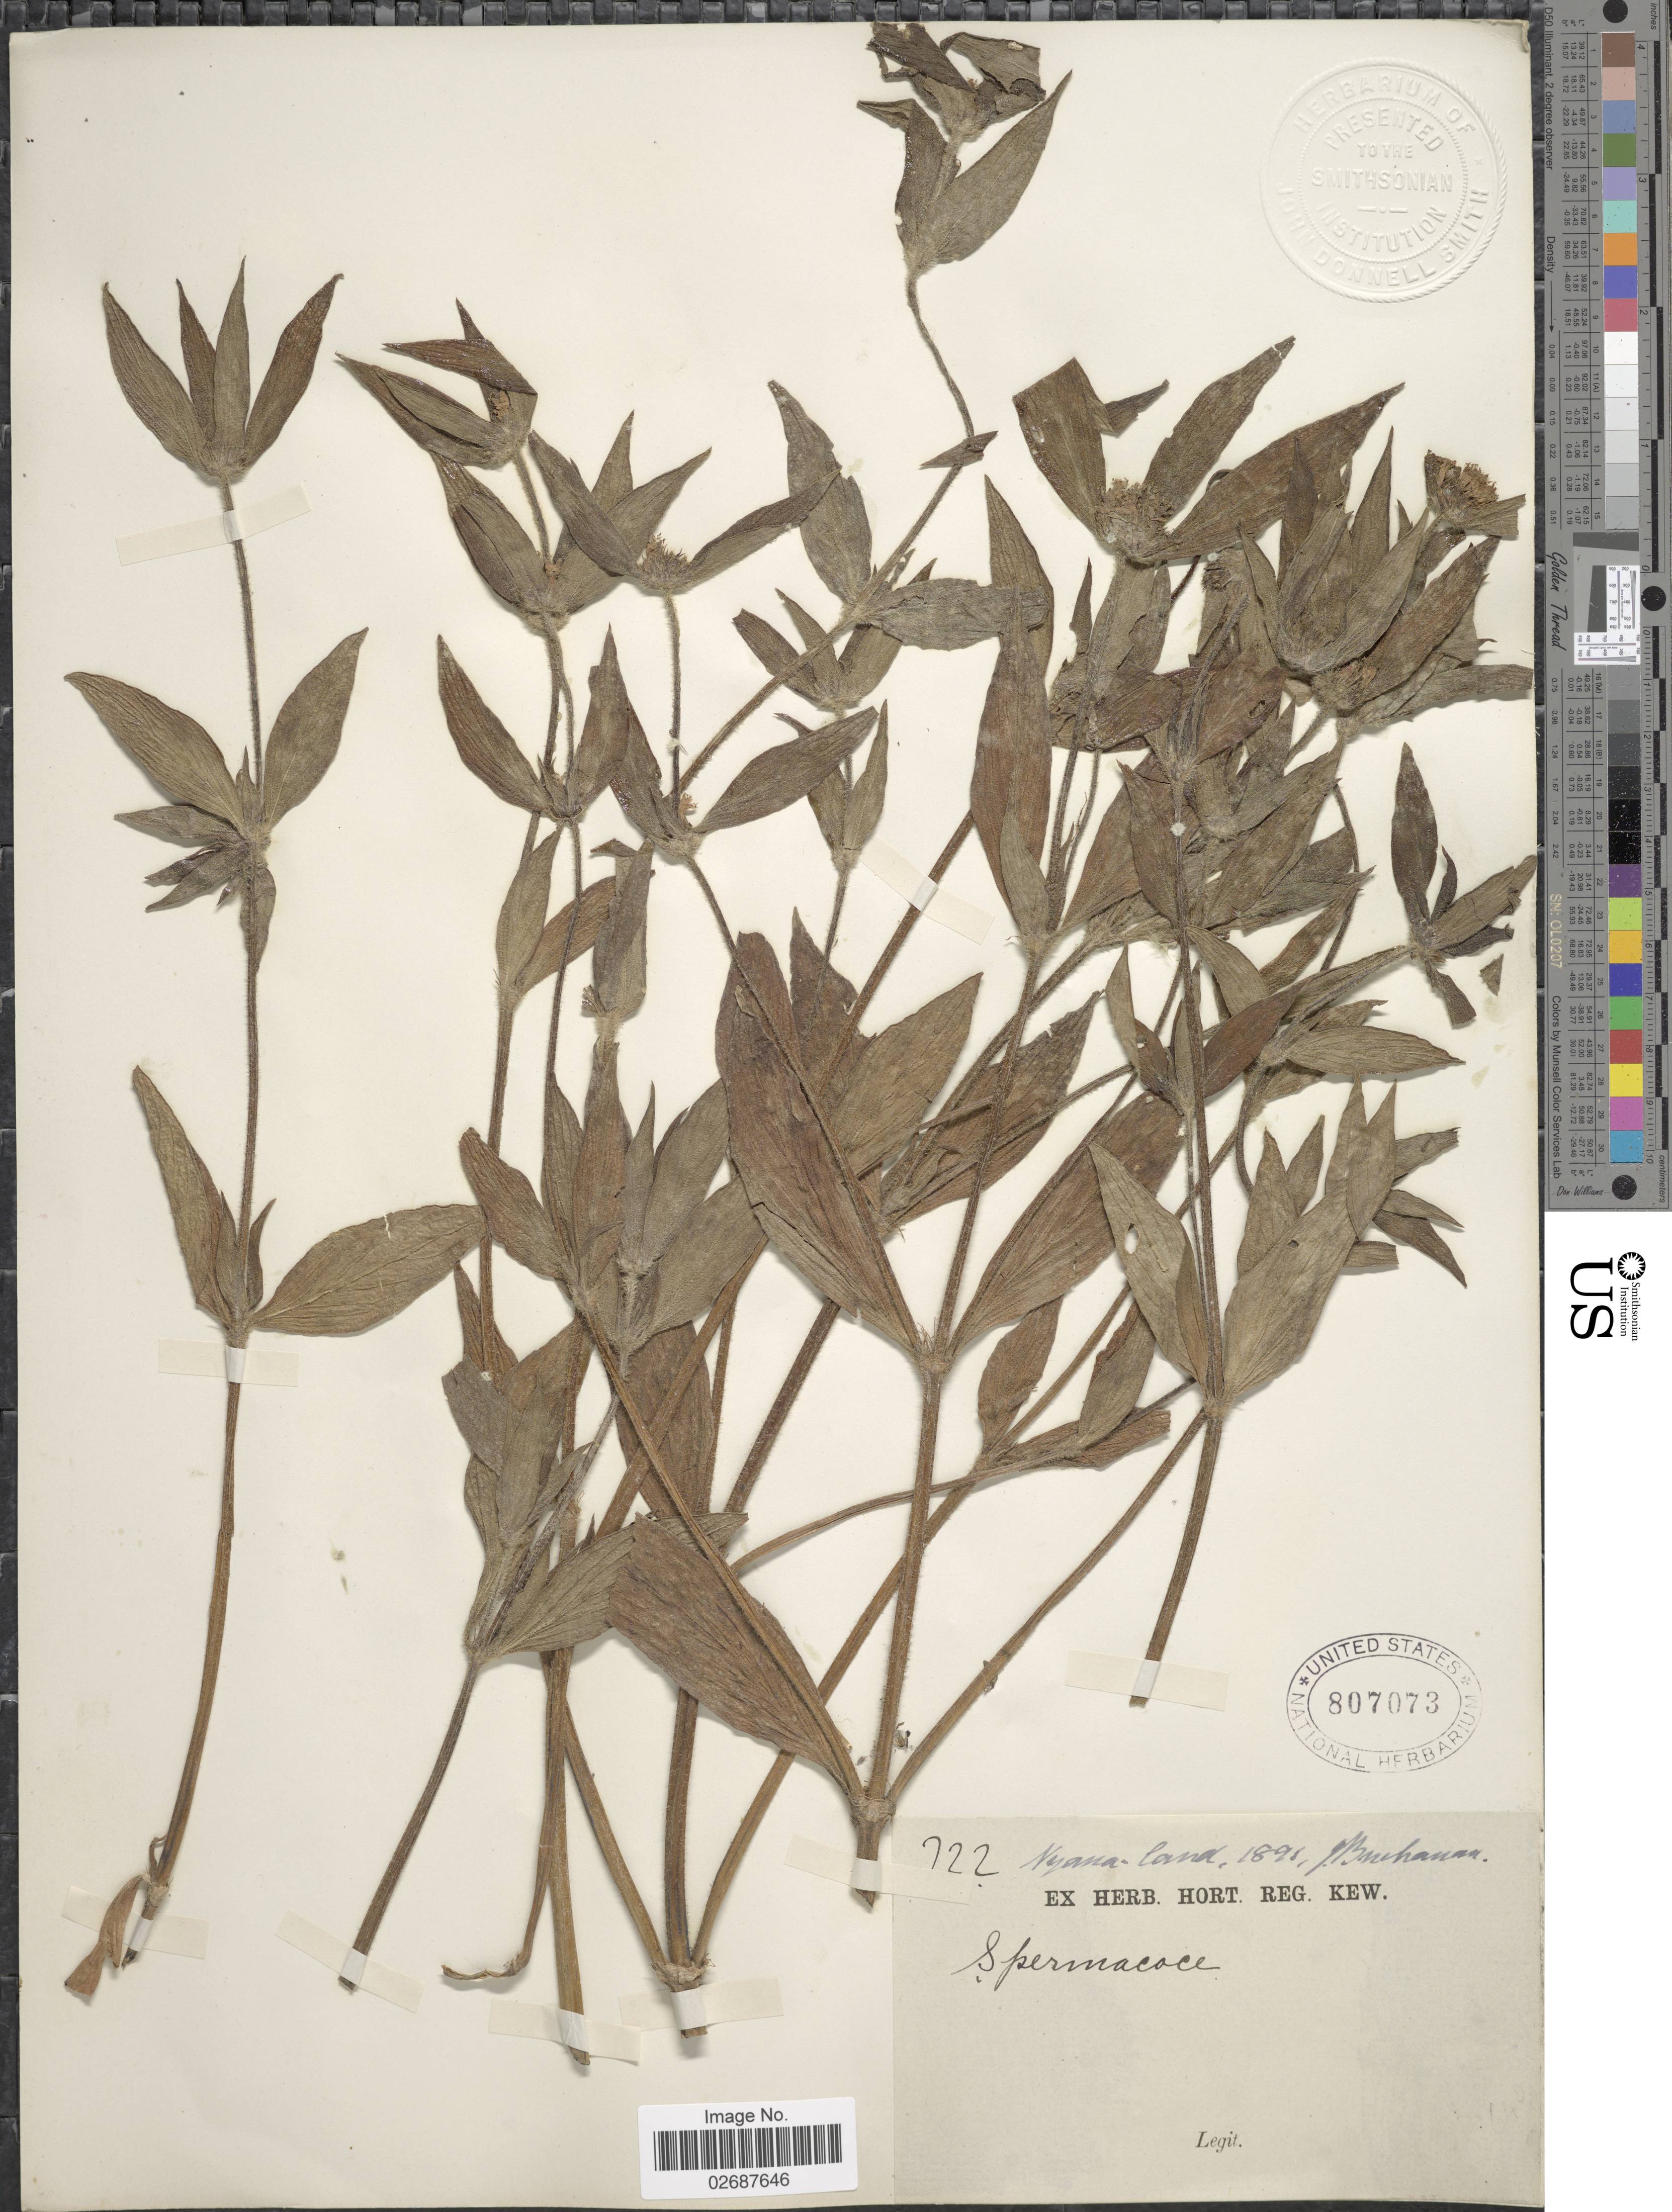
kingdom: Plantae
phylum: Tracheophyta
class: Magnoliopsida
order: Gentianales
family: Rubiaceae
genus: Borreria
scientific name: Borreria dibrachiata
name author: (Oliv.) K. Schum.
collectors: J. Buchanan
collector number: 722*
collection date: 1891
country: Malawi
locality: Nyassa-land.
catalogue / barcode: US 807073